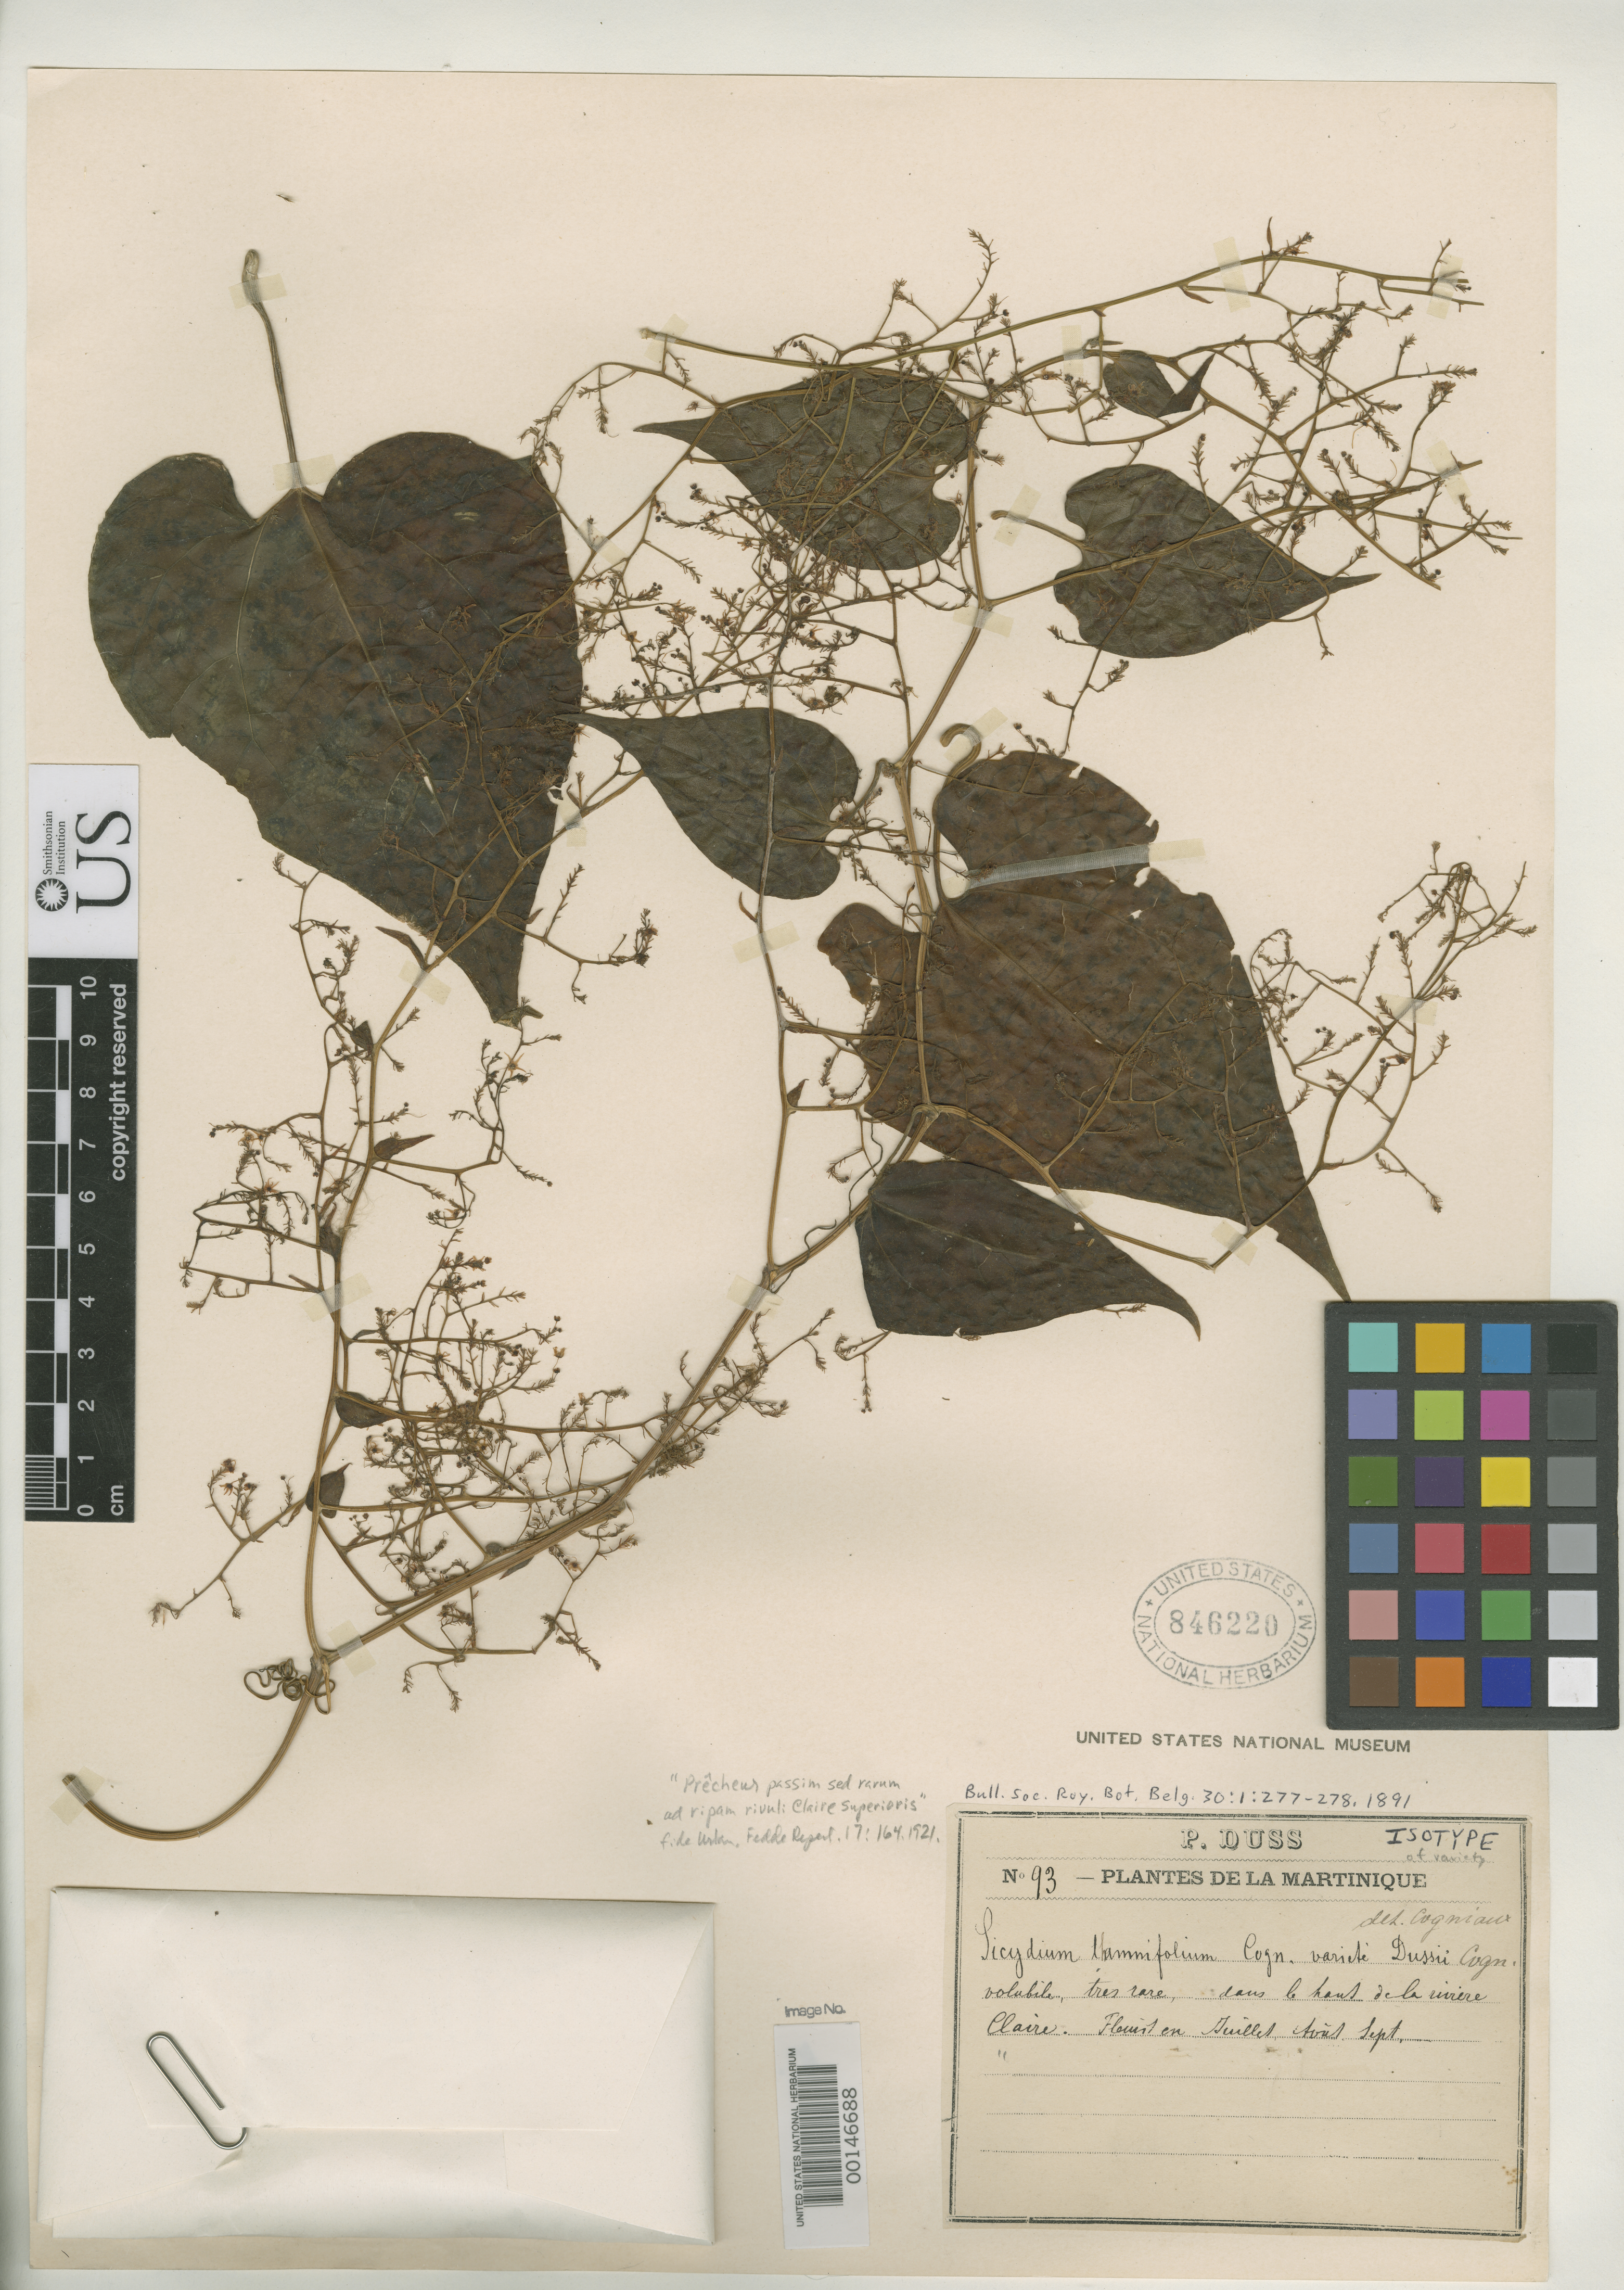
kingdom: Plantae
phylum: Tracheophyta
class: Magnoliopsida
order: Cucurbitales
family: Cucurbitaceae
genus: Sicydium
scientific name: Sicydium thamnifolium var. dussii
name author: Cogn.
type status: Isotype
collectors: Père Duss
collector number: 93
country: Martinique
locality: From the upper Claire River.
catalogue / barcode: US 846220